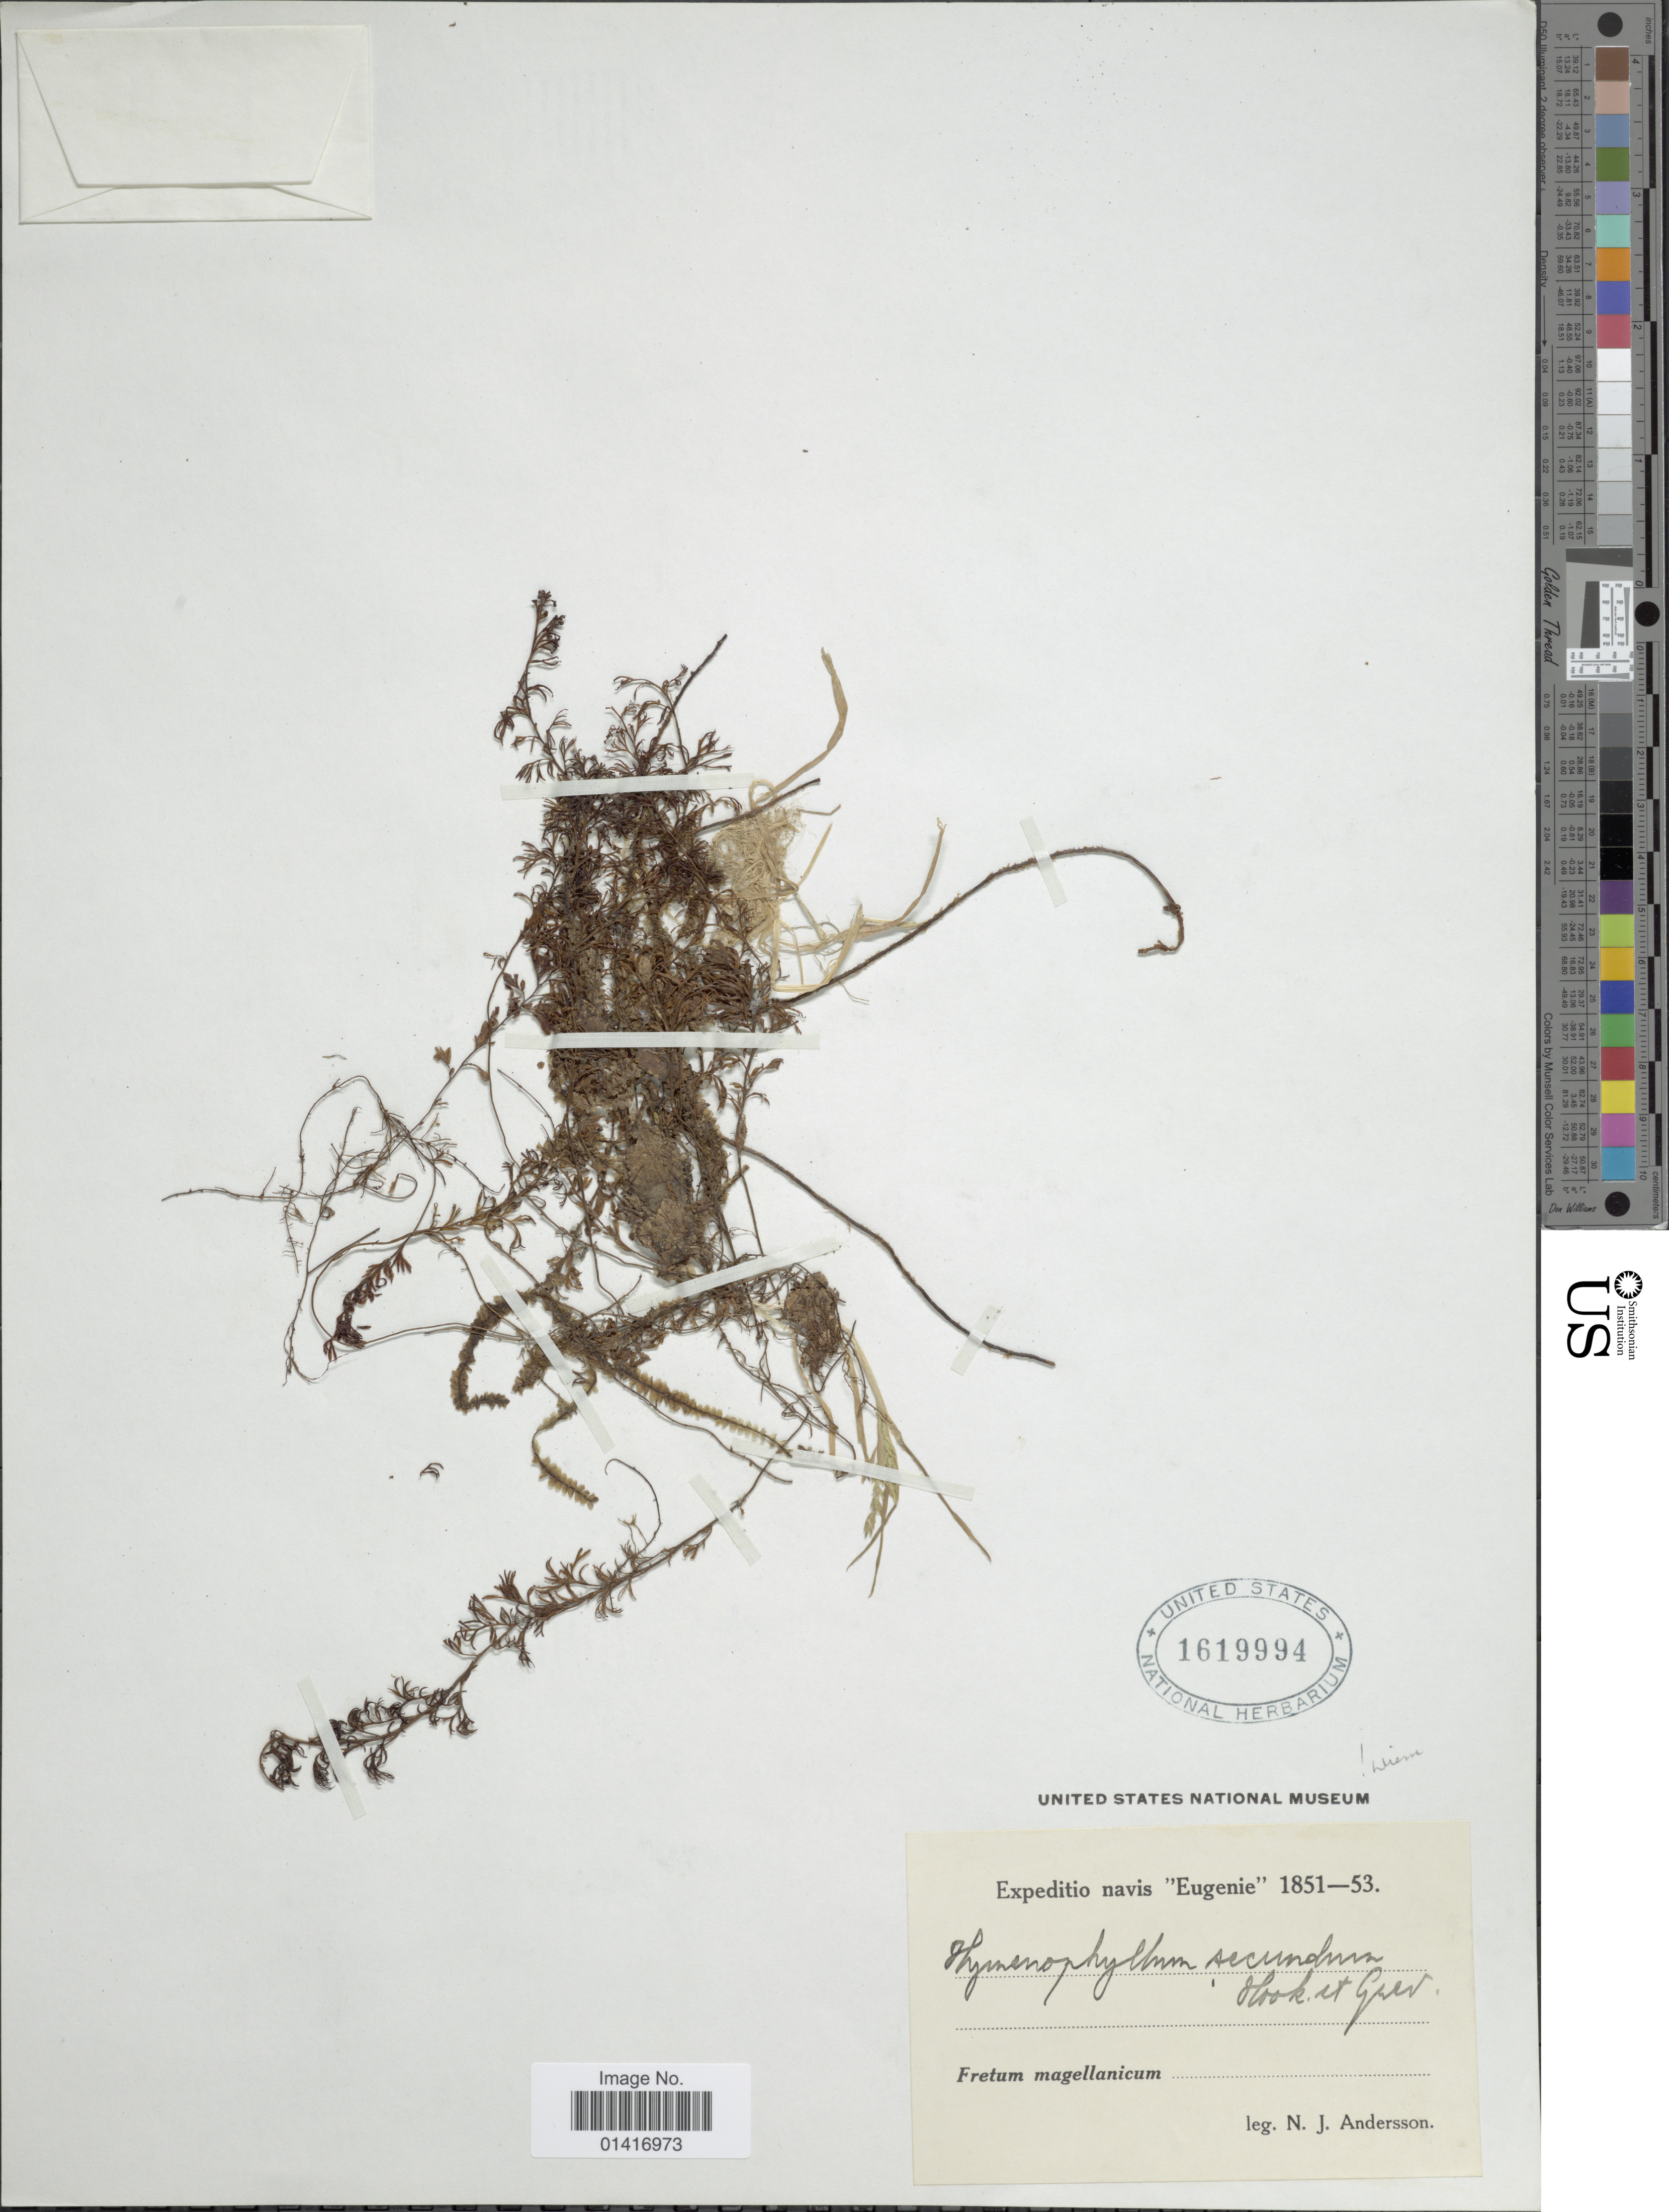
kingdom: Plantae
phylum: Tracheophyta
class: Polypodiopsida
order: Hymenophyllales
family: Hymenophyllaceae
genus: Hymenophyllum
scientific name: Hymenophyllum secundum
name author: Hook. & Grev.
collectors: N. J. Andersson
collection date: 1851/1853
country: Chile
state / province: Magallanes y de la Antártica Chilena (XII)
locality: Fretum Magellanicum [Strait of Magellan]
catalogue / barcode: US 1619994